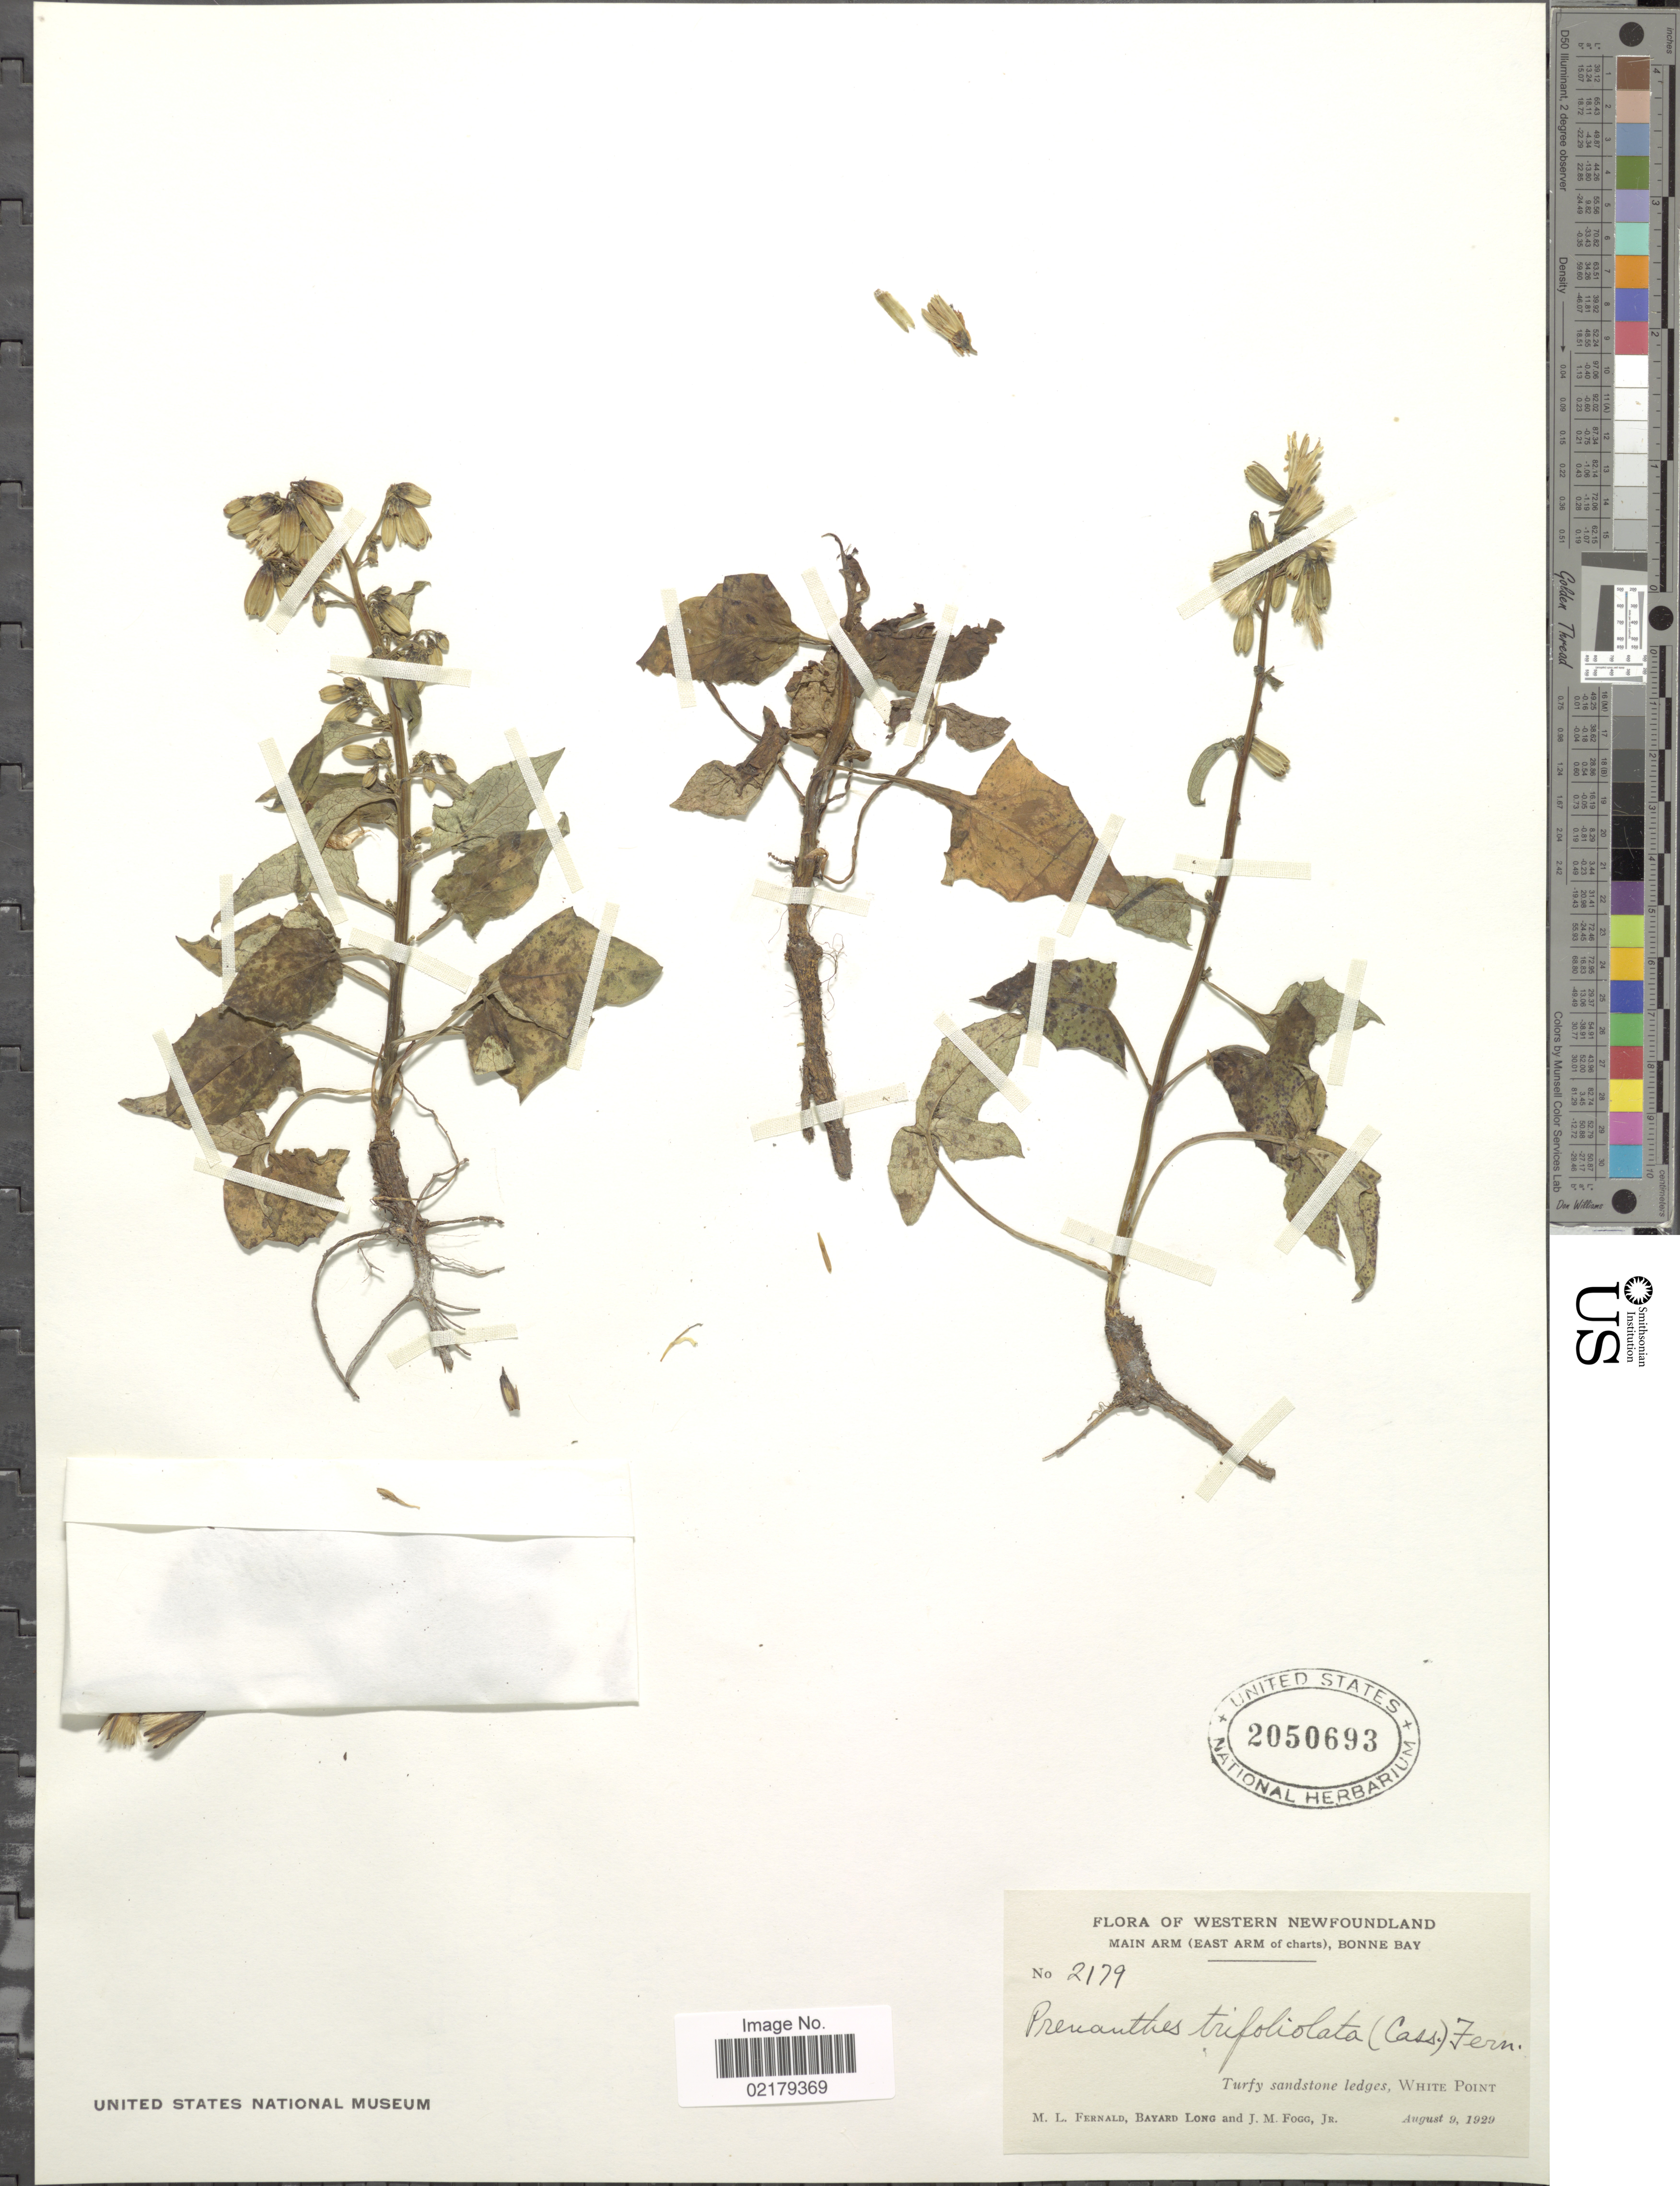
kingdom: Plantae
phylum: Tracheophyta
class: Magnoliopsida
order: Asterales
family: Asteraceae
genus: Nabalus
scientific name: Nabalus trifoliolatus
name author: Cass.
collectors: M. L. Fernald, B. Long & J. Fogg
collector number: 2179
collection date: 1929-08-09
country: Canada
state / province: Newfoundland and Labrador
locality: Western Newfoundland, Main Arm (East Arm of charts), Bonnie Bay, Turfy sandstone ledges, White Point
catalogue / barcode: US 2050693